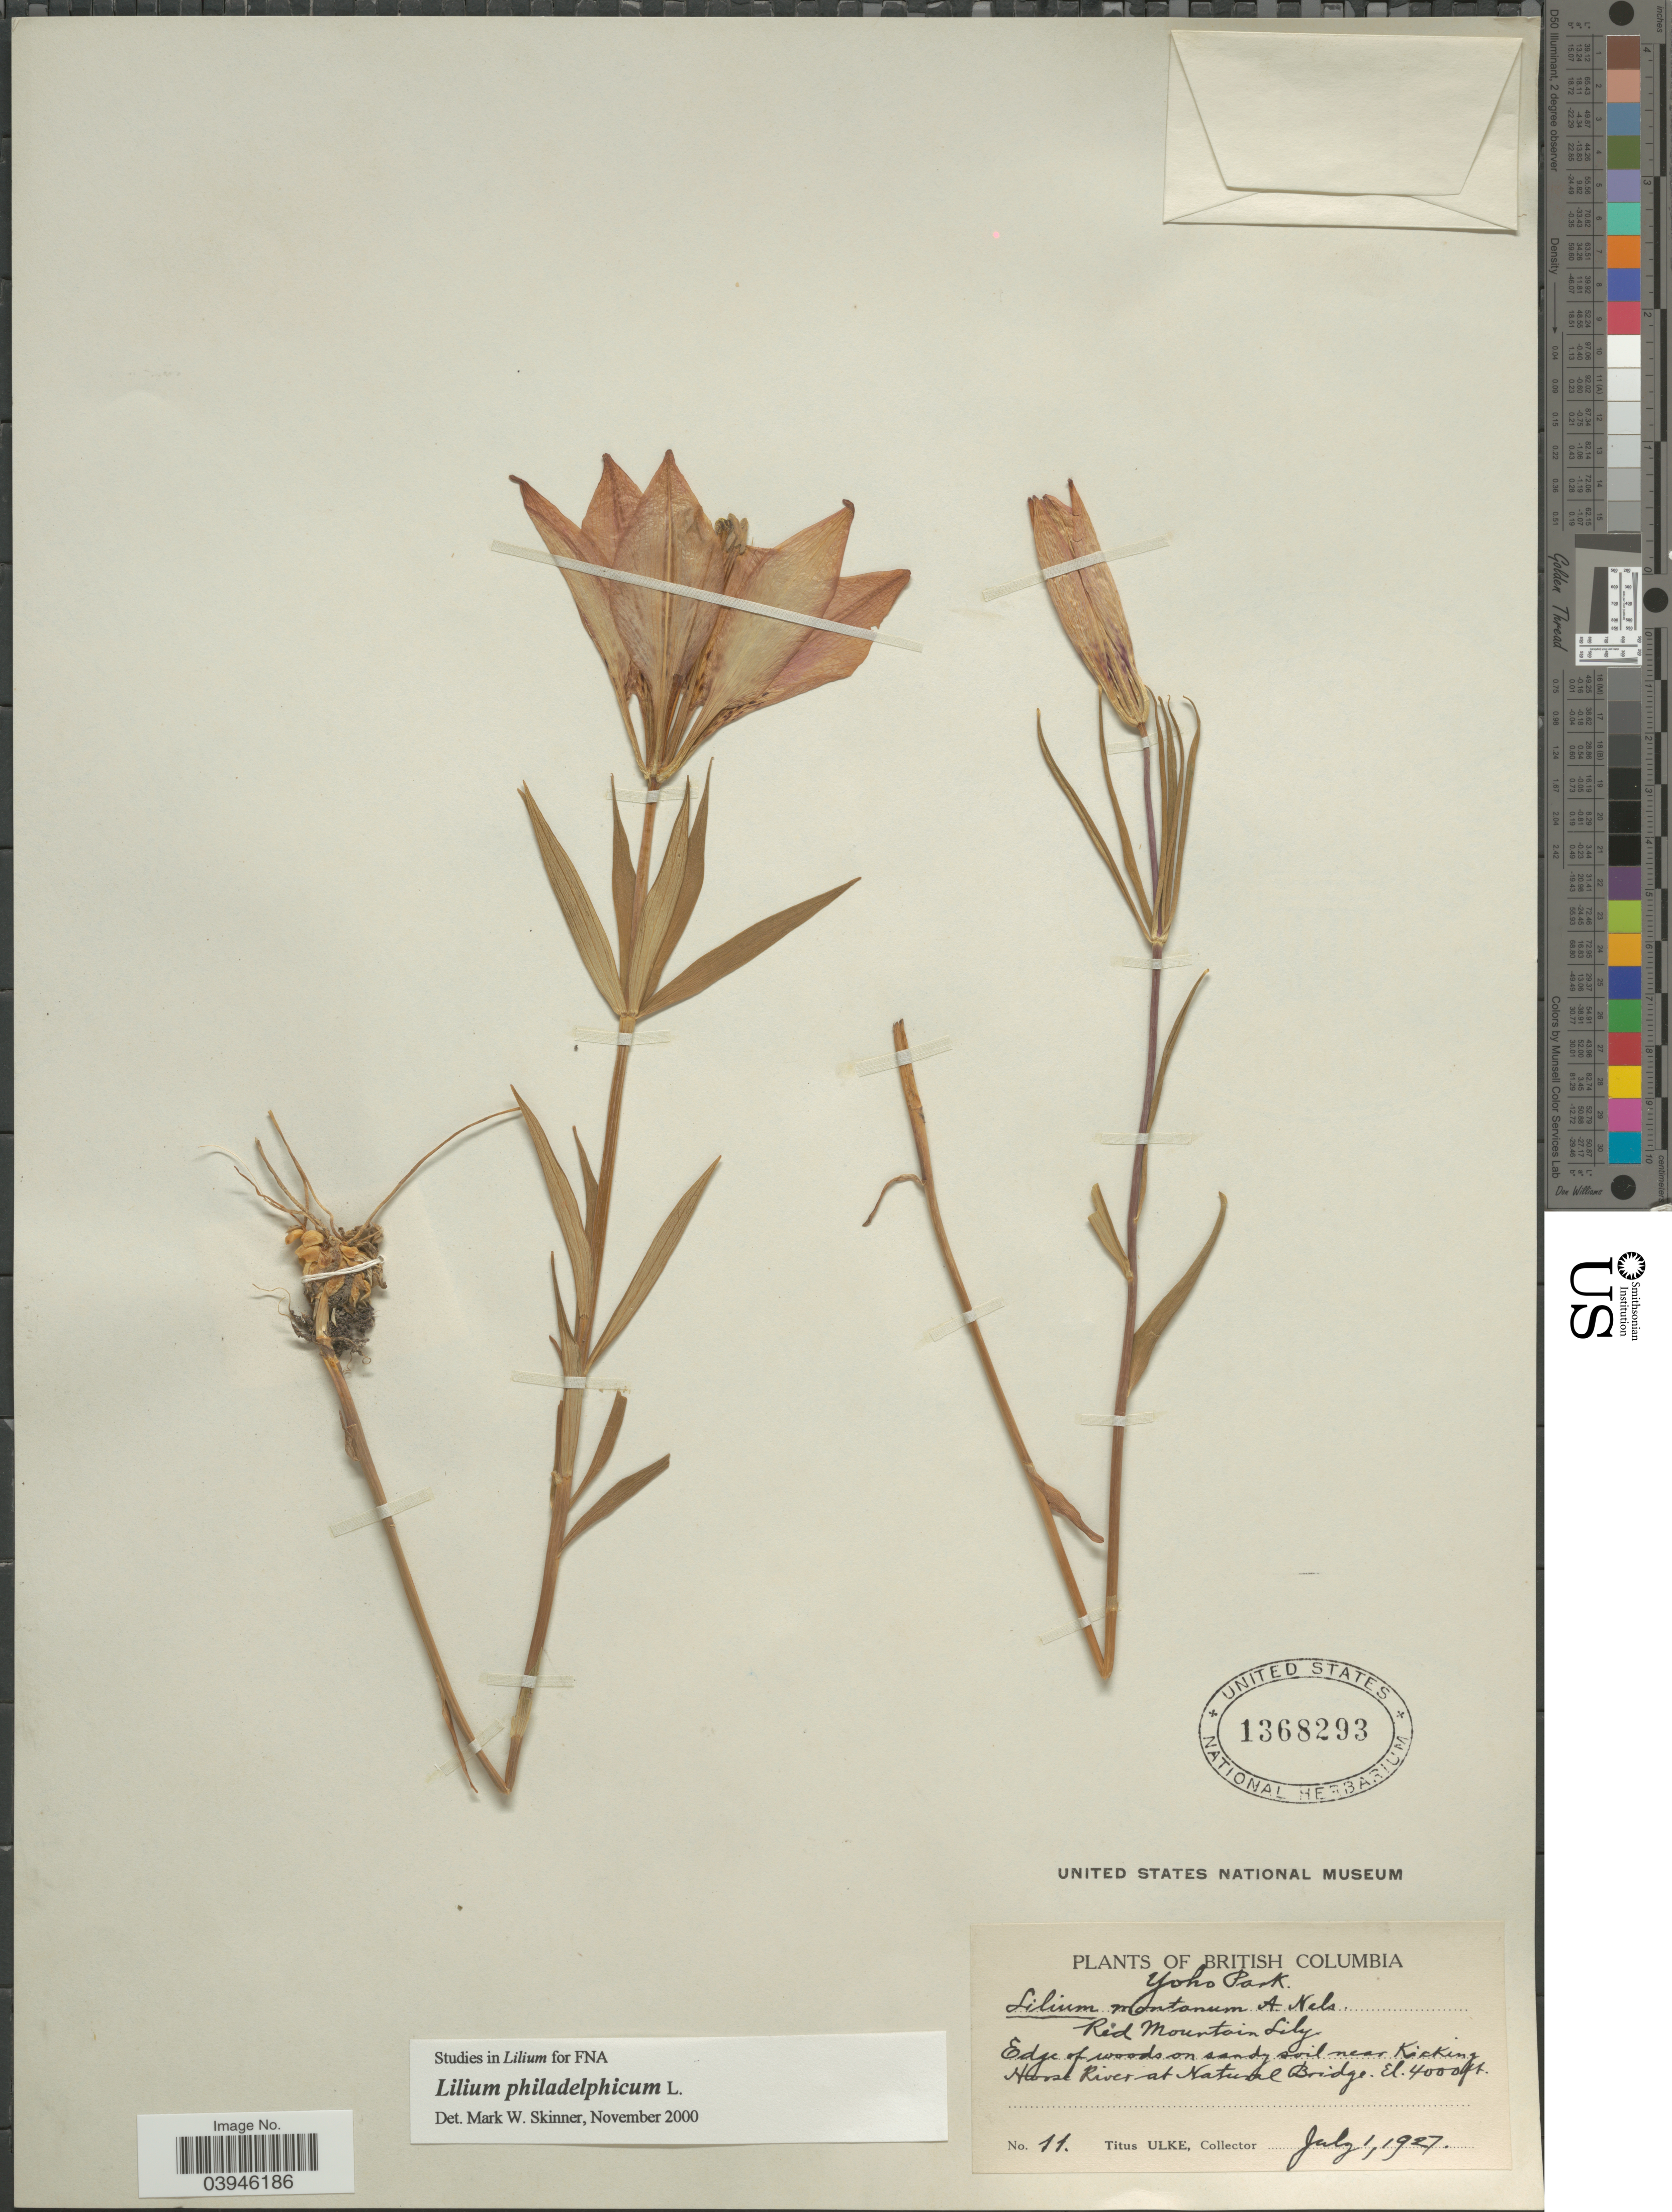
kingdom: Plantae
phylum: Tracheophyta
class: Liliopsida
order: Liliales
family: Liliaceae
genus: Lilium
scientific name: Lilium philadelphicum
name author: L.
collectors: T. Ulke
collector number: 11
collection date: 1927-07-01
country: Canada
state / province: British Columbia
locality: Yoho Park. Near Kicking Horse River at Natural Bridge.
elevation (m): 1219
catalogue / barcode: US 1368293